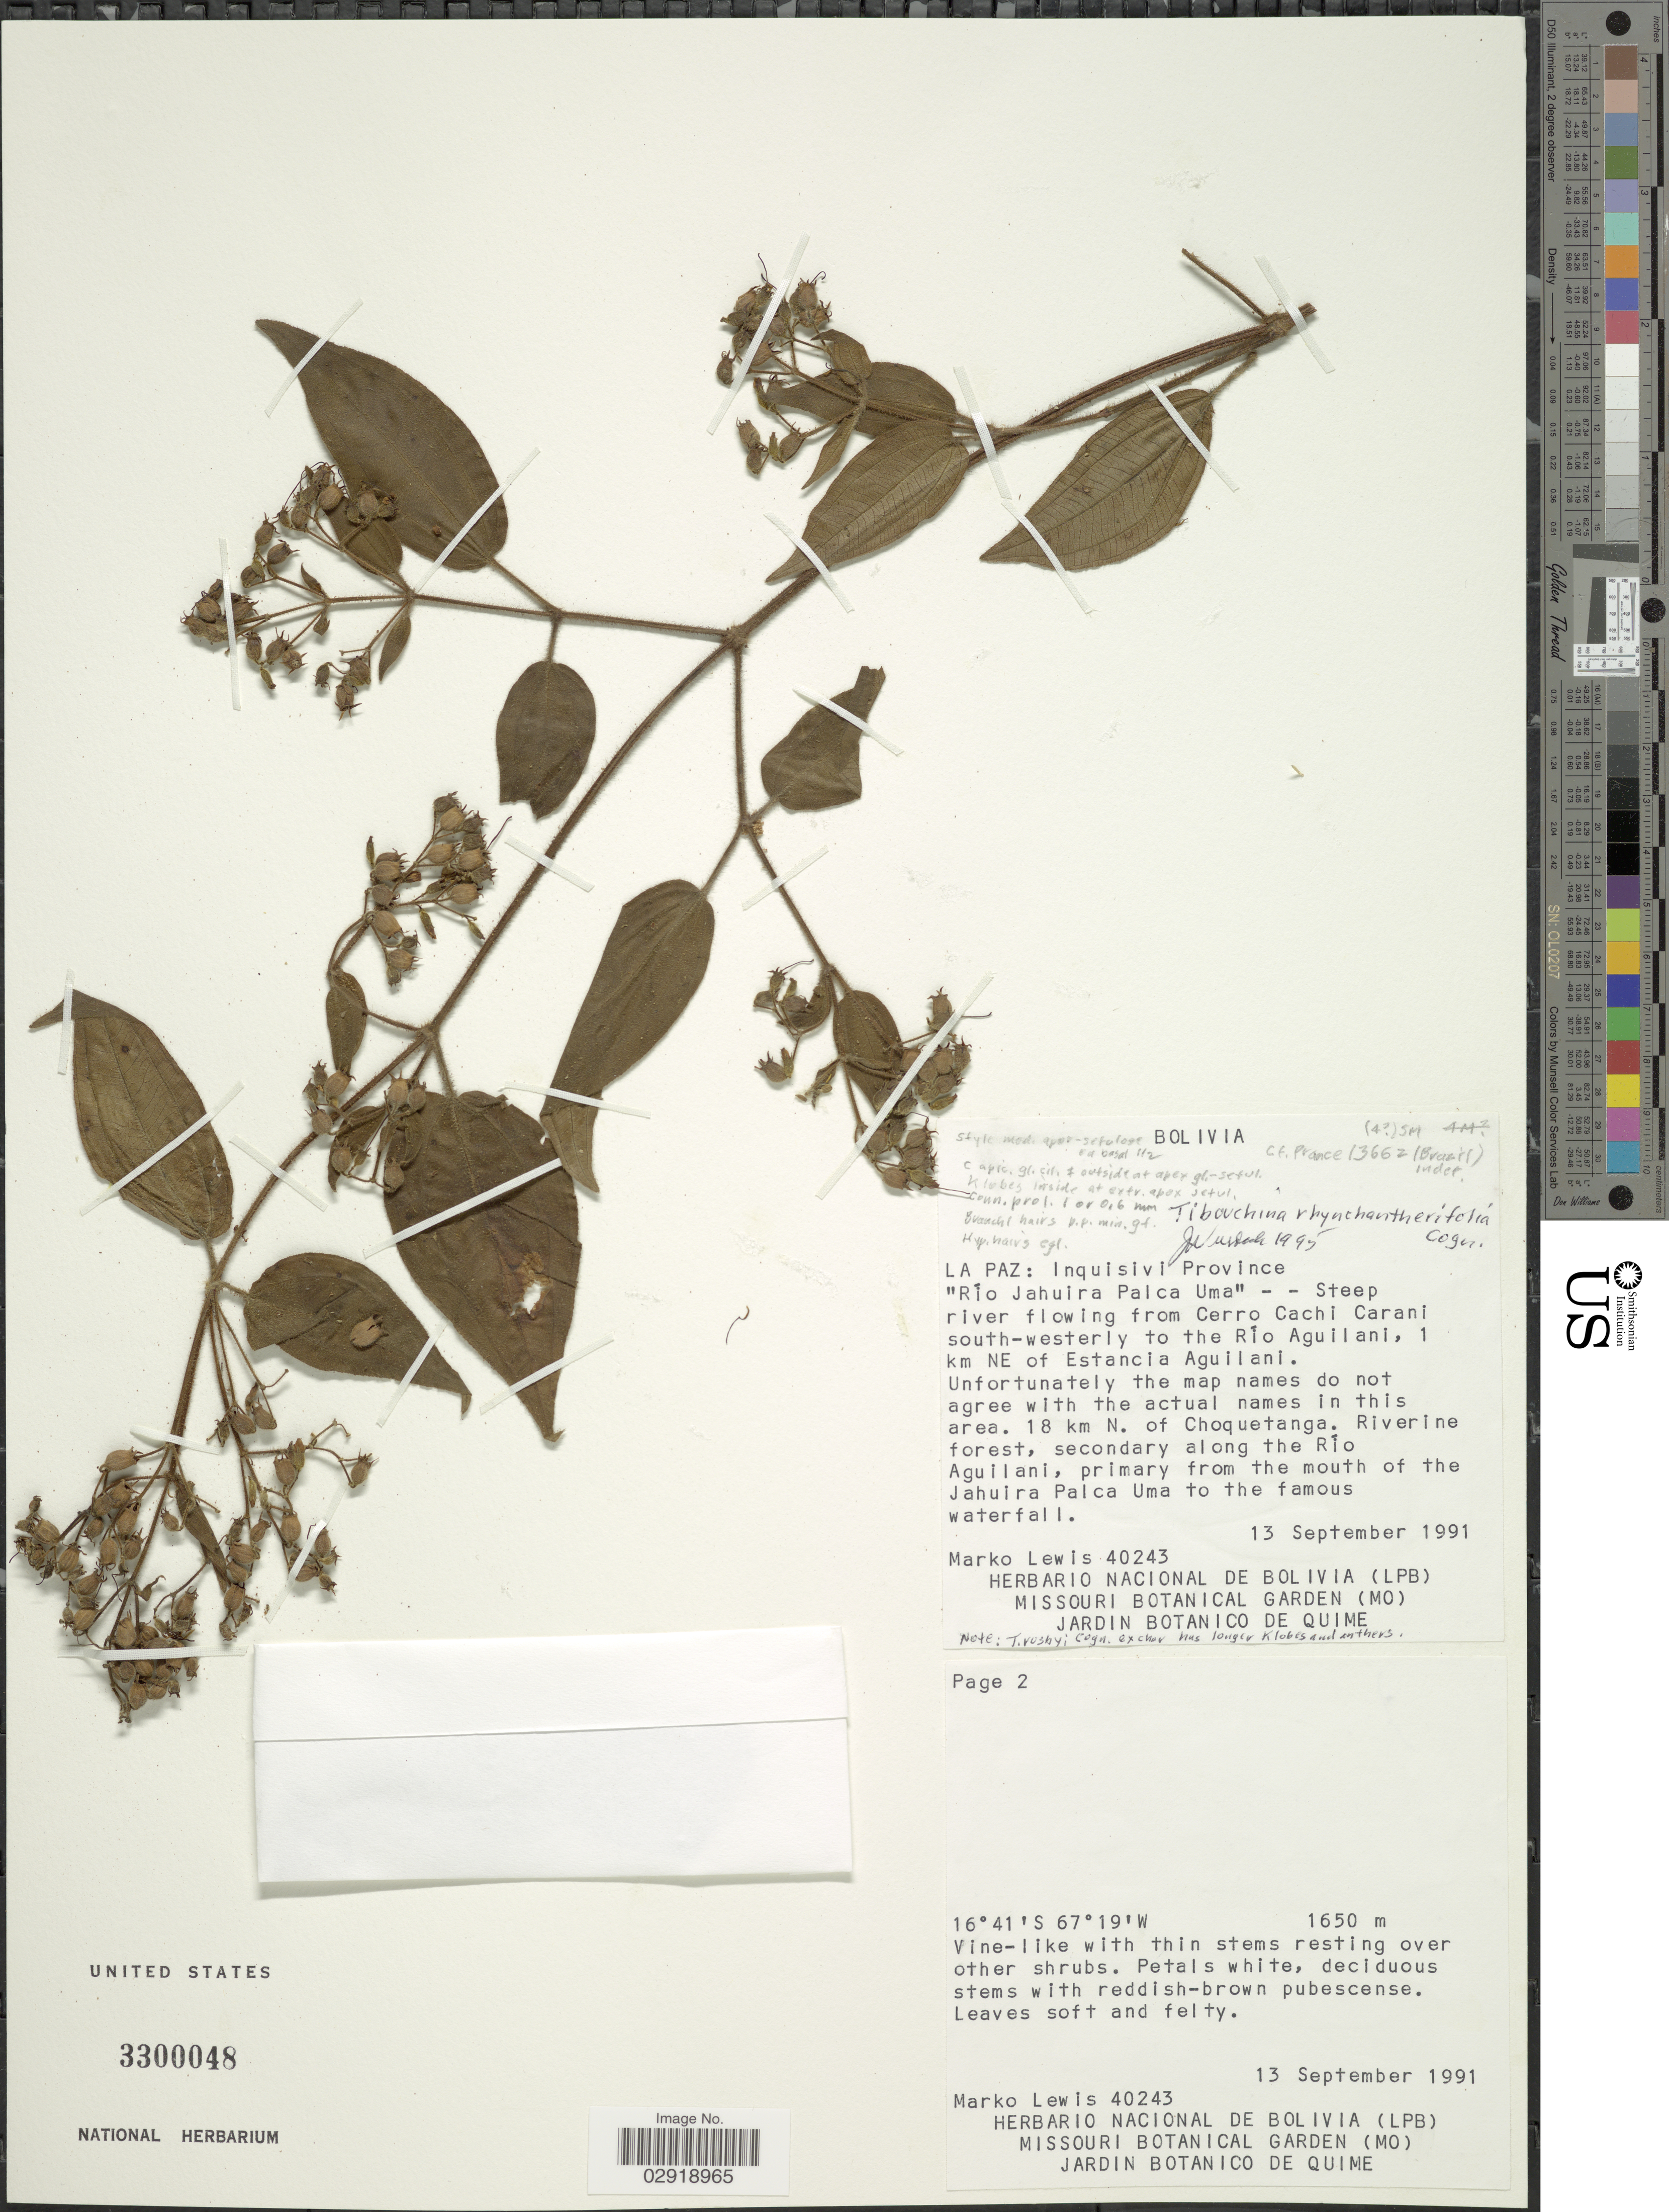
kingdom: Plantae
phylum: Tracheophyta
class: Magnoliopsida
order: Myrtales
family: Melastomataceae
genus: Chaetogastra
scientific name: Chaetogastra rhynchantherifolia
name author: (Cogn.) P.J.F. Guim. & Michelang.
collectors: M. A. Lewis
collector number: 40243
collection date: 1991-09-13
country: Bolivia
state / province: La Paz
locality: Inquisivi Province "Rio Jahuira Palca Uma"- - Steep river flowing from Cerro Cachi Carani south-westerly to the Rio Aguilani, 1 km NE of Estancia Aguilani. 18 km N. of Choquetanga. Riverine forest, secondary along the Rio Aguilani, primary from the mouth of the Jahuira Palca Uma to the famous waterfall.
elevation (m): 1650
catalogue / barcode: US 3300048